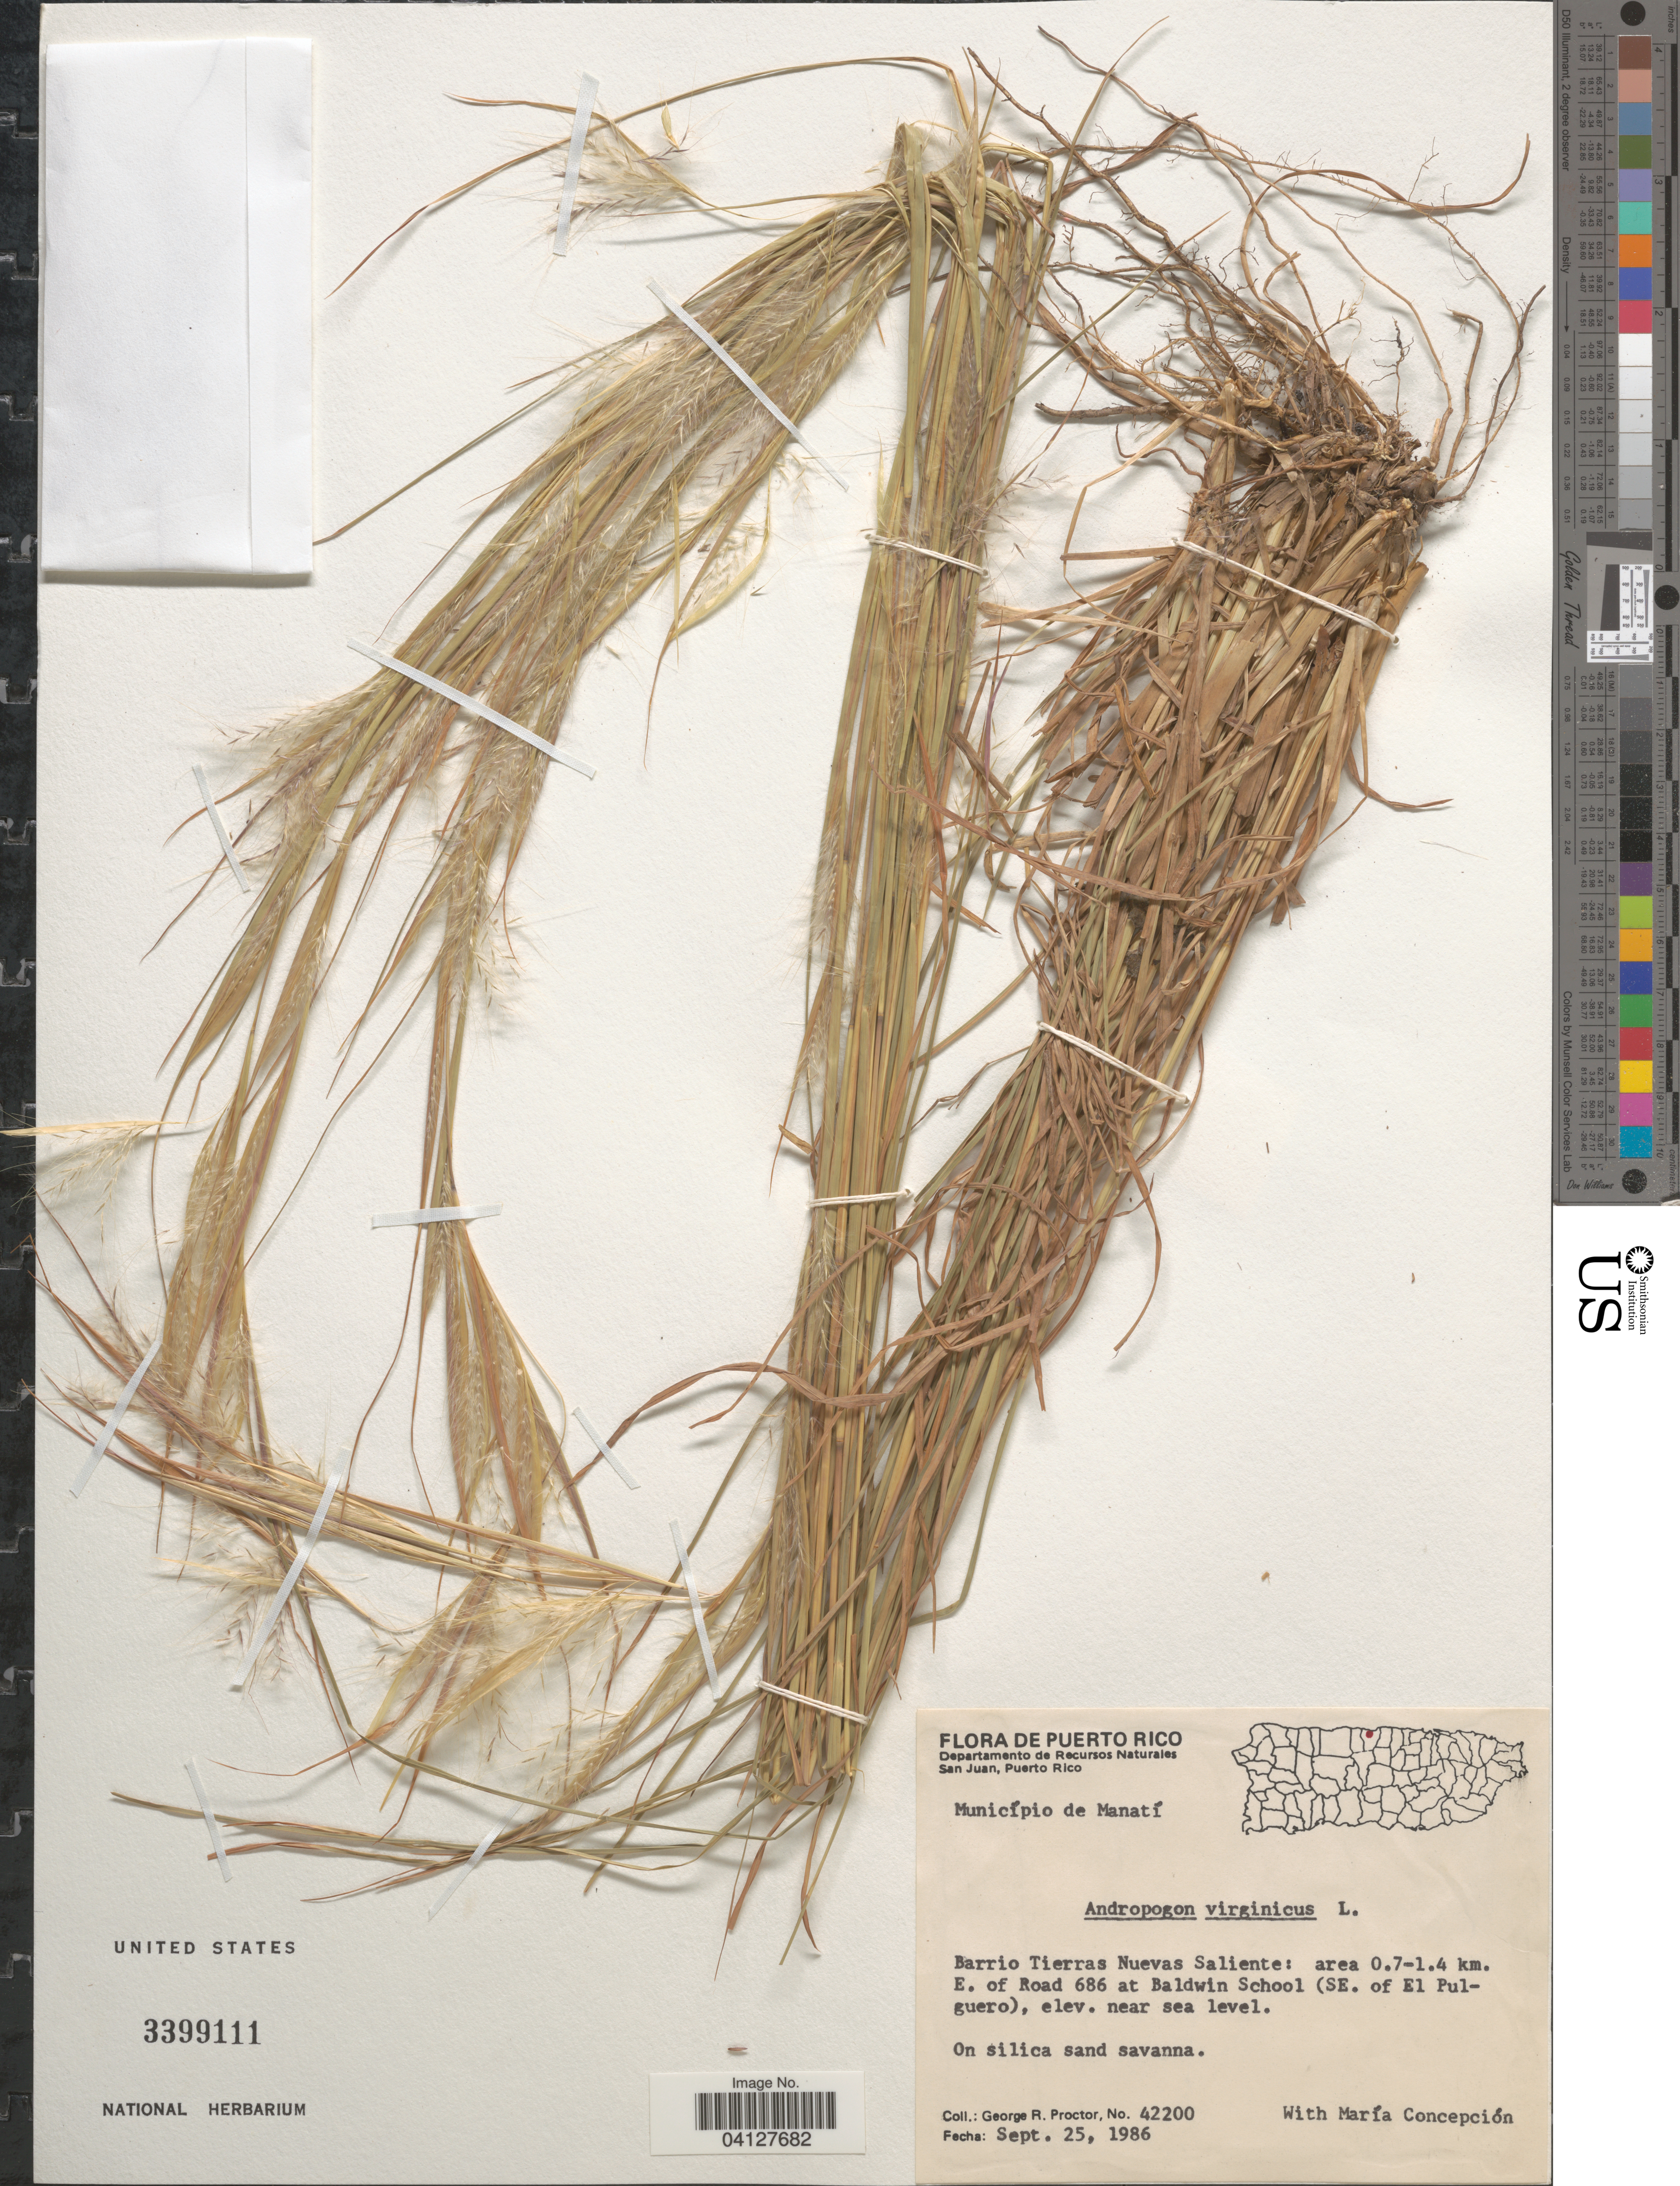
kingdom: Plantae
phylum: Tracheophyta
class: Liliopsida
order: Poales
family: Poaceae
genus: Andropogon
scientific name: Andropogon virginicus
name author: L.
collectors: G. Proctor & M. Concepción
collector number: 42200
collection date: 1986-09-25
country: Puerto Rico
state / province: Manati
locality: Município de Manatí. Barrio Tierras Nuevas Saliente: area 0.7-1.4 km. E. of Road 686 at Baldwin School (SE. of El Pulguero).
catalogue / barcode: US 3399111